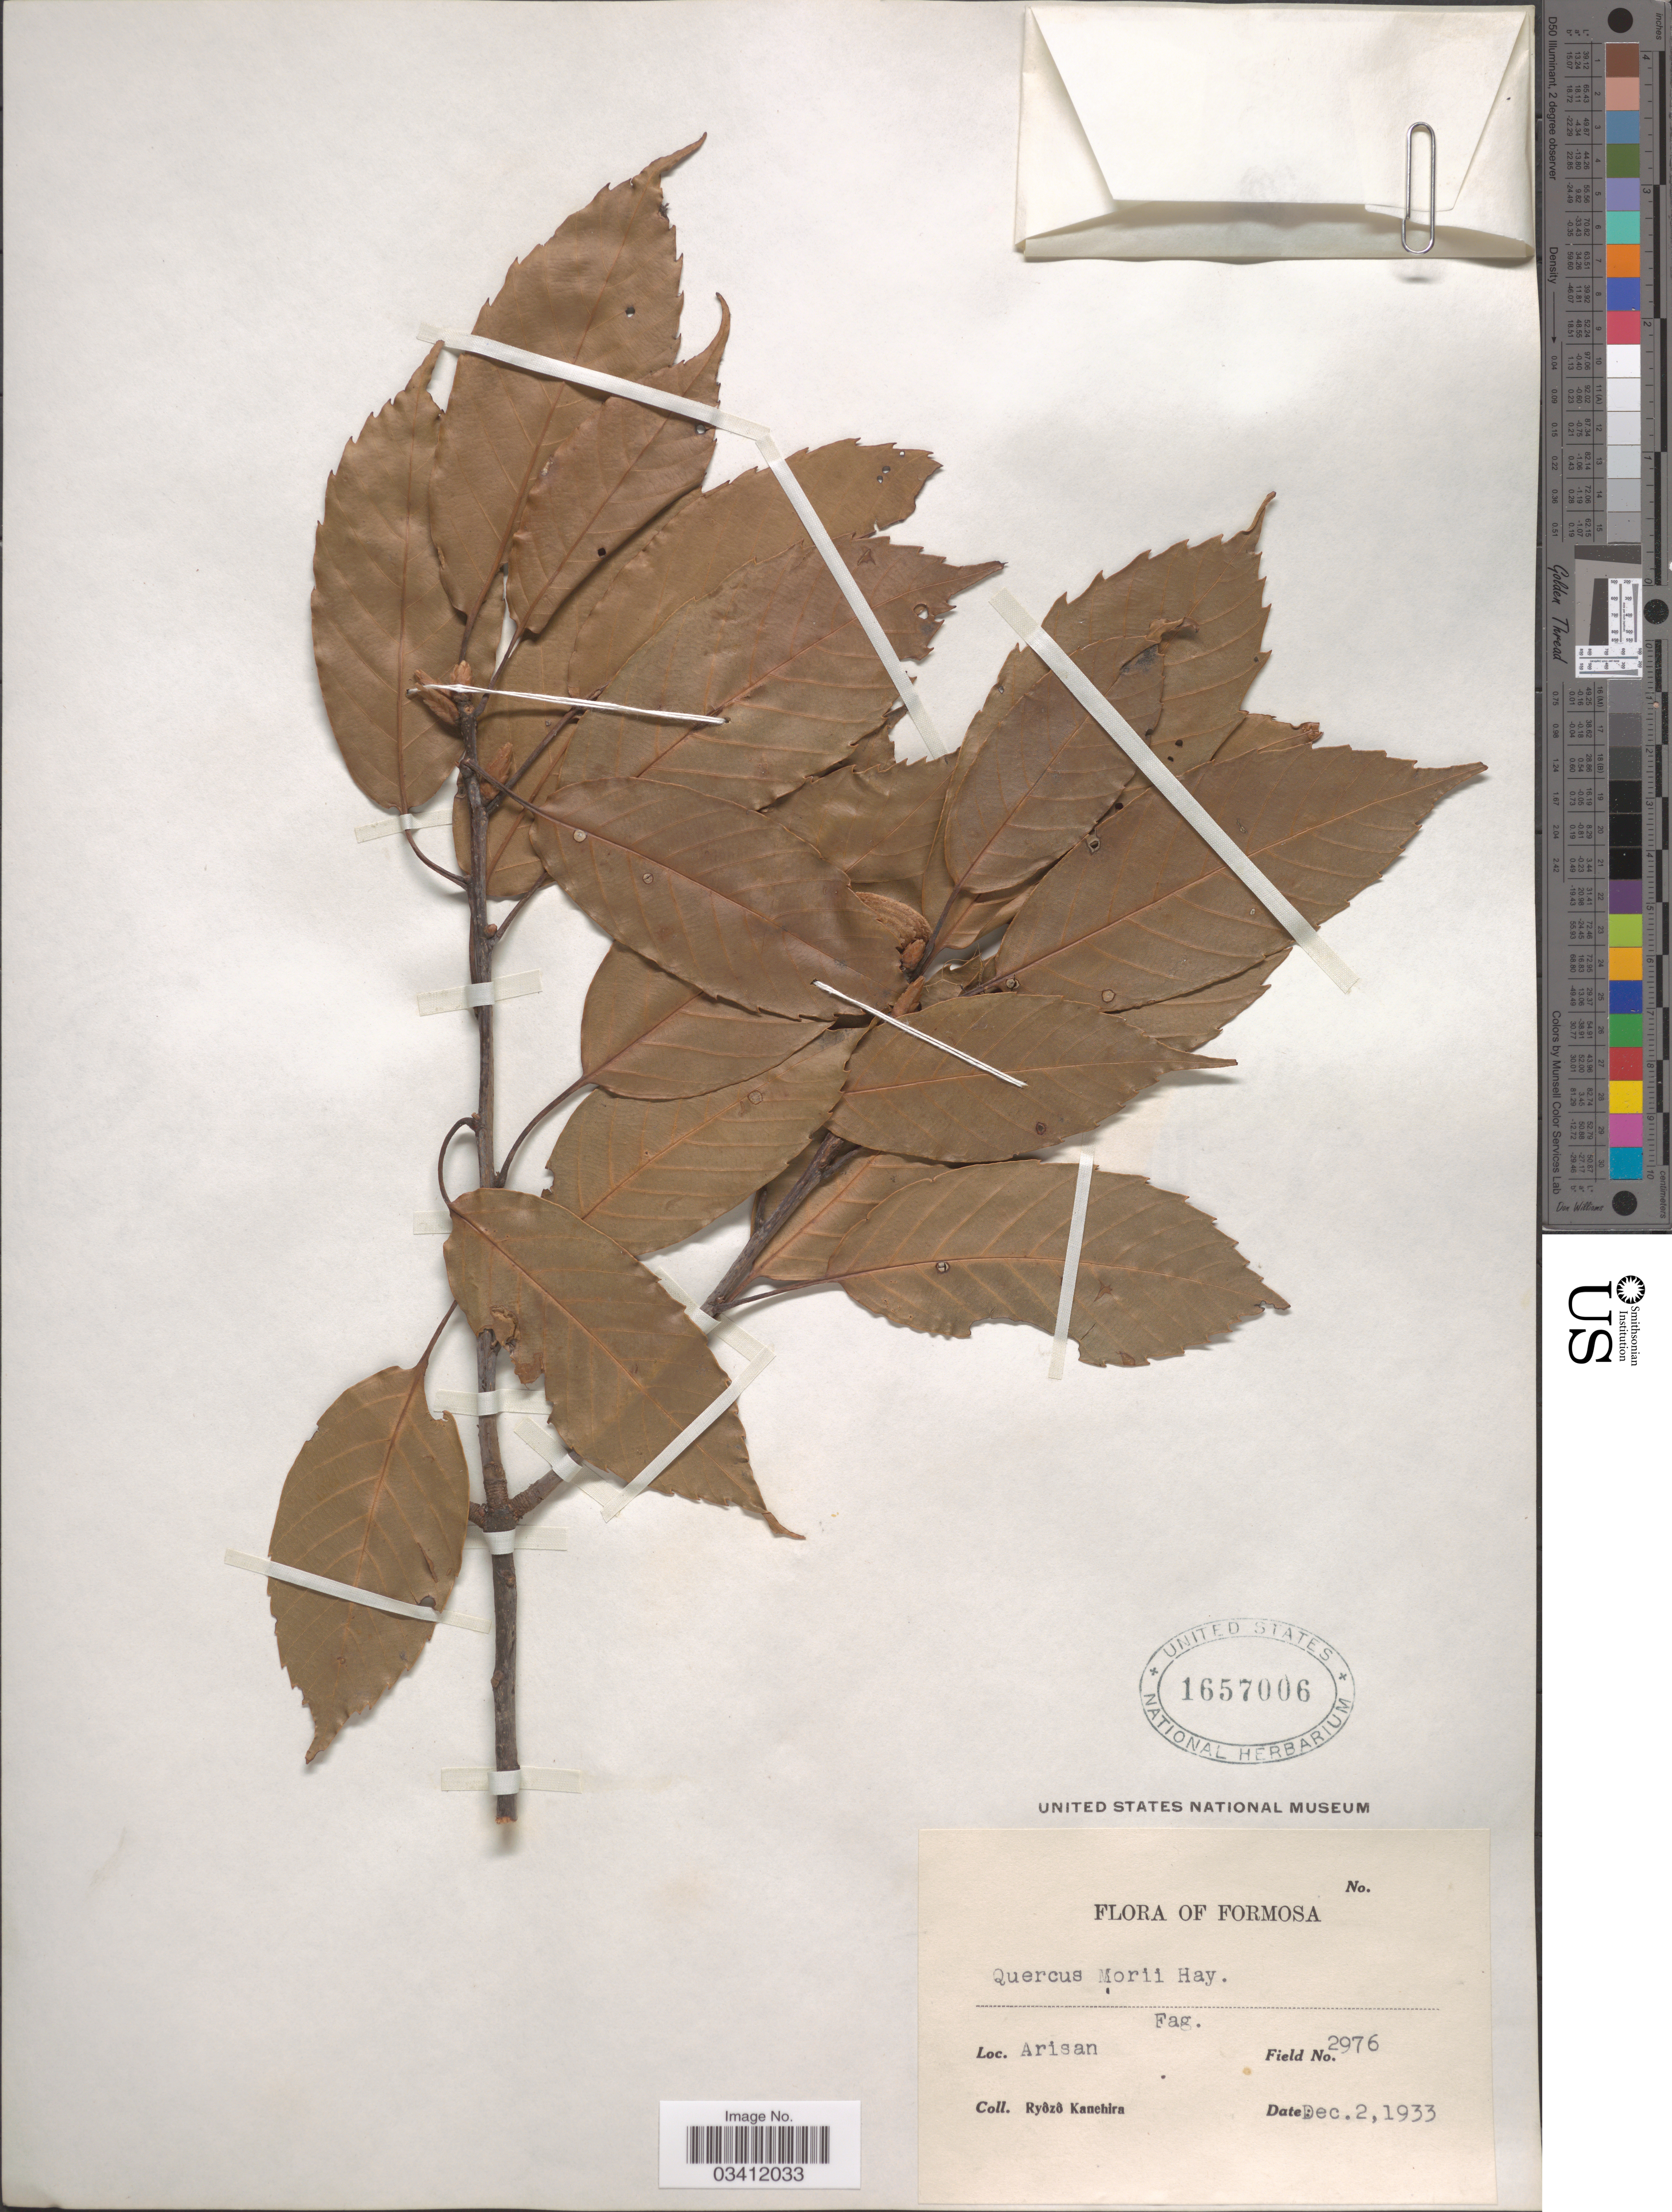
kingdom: Plantae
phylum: Tracheophyta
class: Magnoliopsida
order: Fagales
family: Fagaceae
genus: Quercus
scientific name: Quercus morii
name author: Hayata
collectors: R. Kanehira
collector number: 2976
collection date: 1933-12-02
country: Taiwan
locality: Formosa. Arisan.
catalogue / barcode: US 1657006